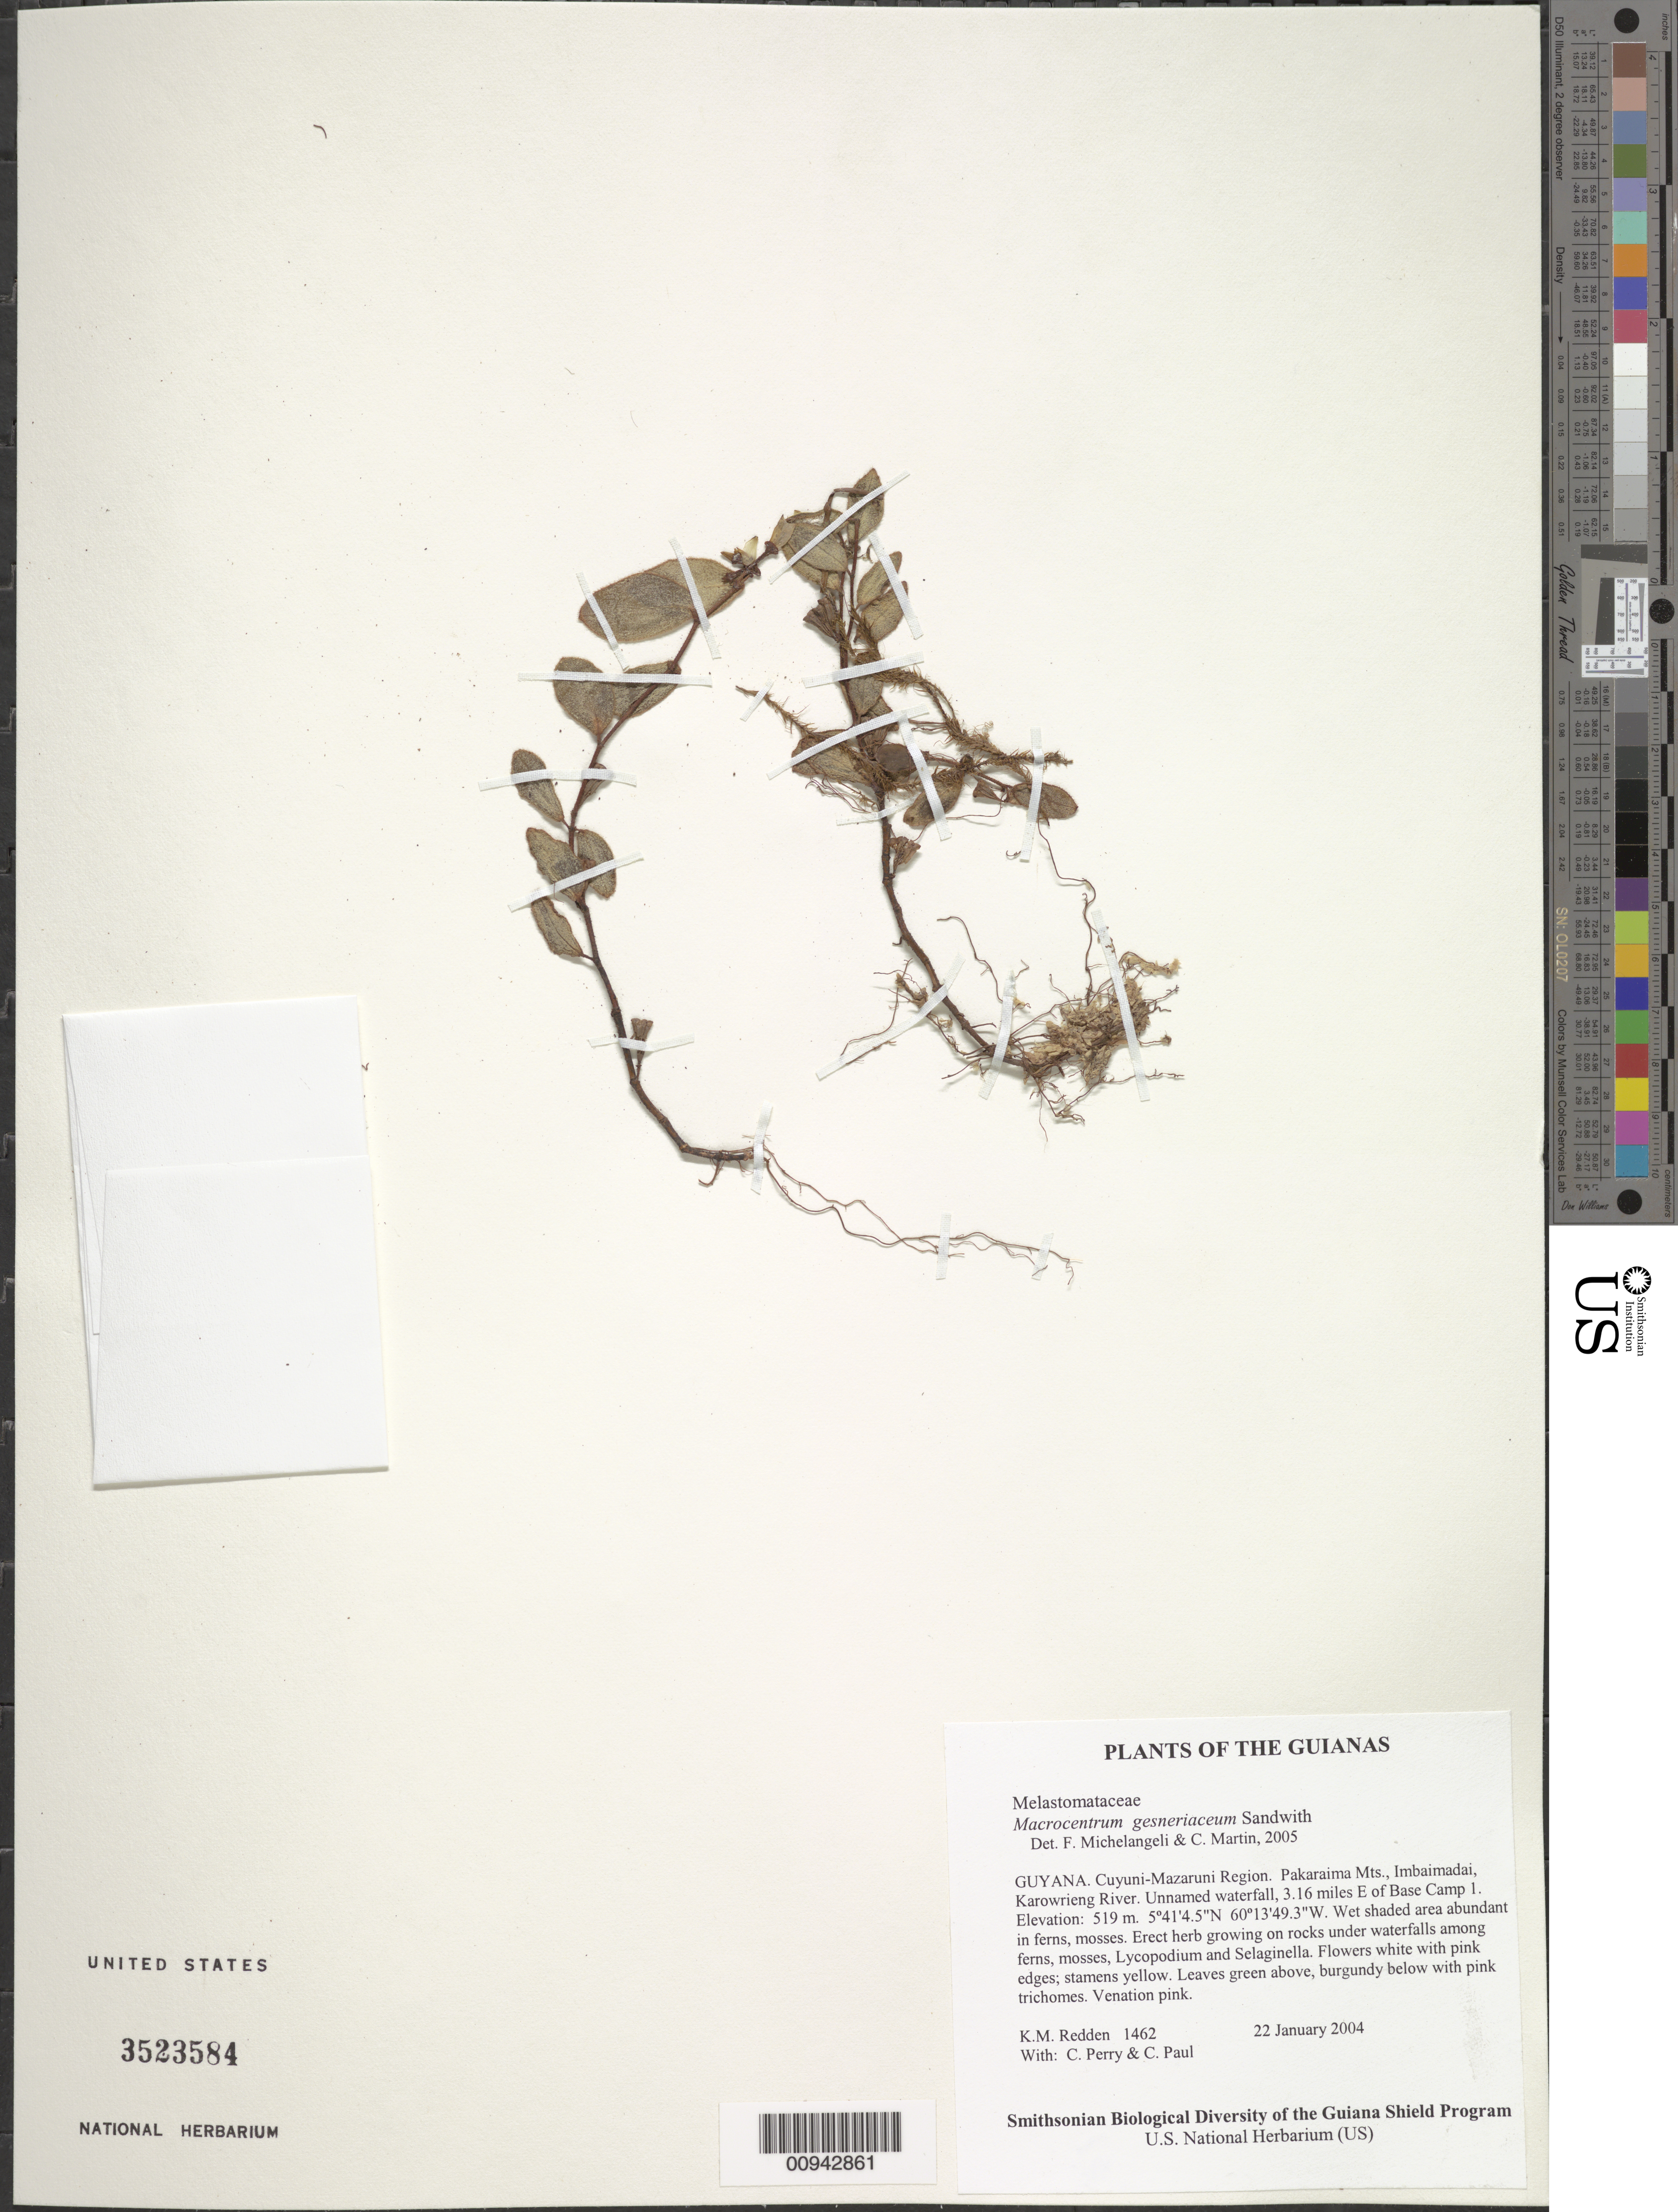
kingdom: Plantae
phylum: Tracheophyta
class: Magnoliopsida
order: Myrtales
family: Melastomataceae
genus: Macrocentrum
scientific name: Macrocentrum gesneriaceum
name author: Sandwith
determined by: Michelangeli, F. A.; Martin, C.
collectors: K. M. Redden, C. Perry & C. Paul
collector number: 1462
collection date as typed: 22 January 2004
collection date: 2004-01-22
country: Guyana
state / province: Cuyuni-Mazaruni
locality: Pakaraima Mts., Imbaimadai, Karowrieng River. Unnamed waterfall, 3.16 miles E of Base Camp 1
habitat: Wet shaded area abundant in ferns, mosses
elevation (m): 519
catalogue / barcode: US 3523584